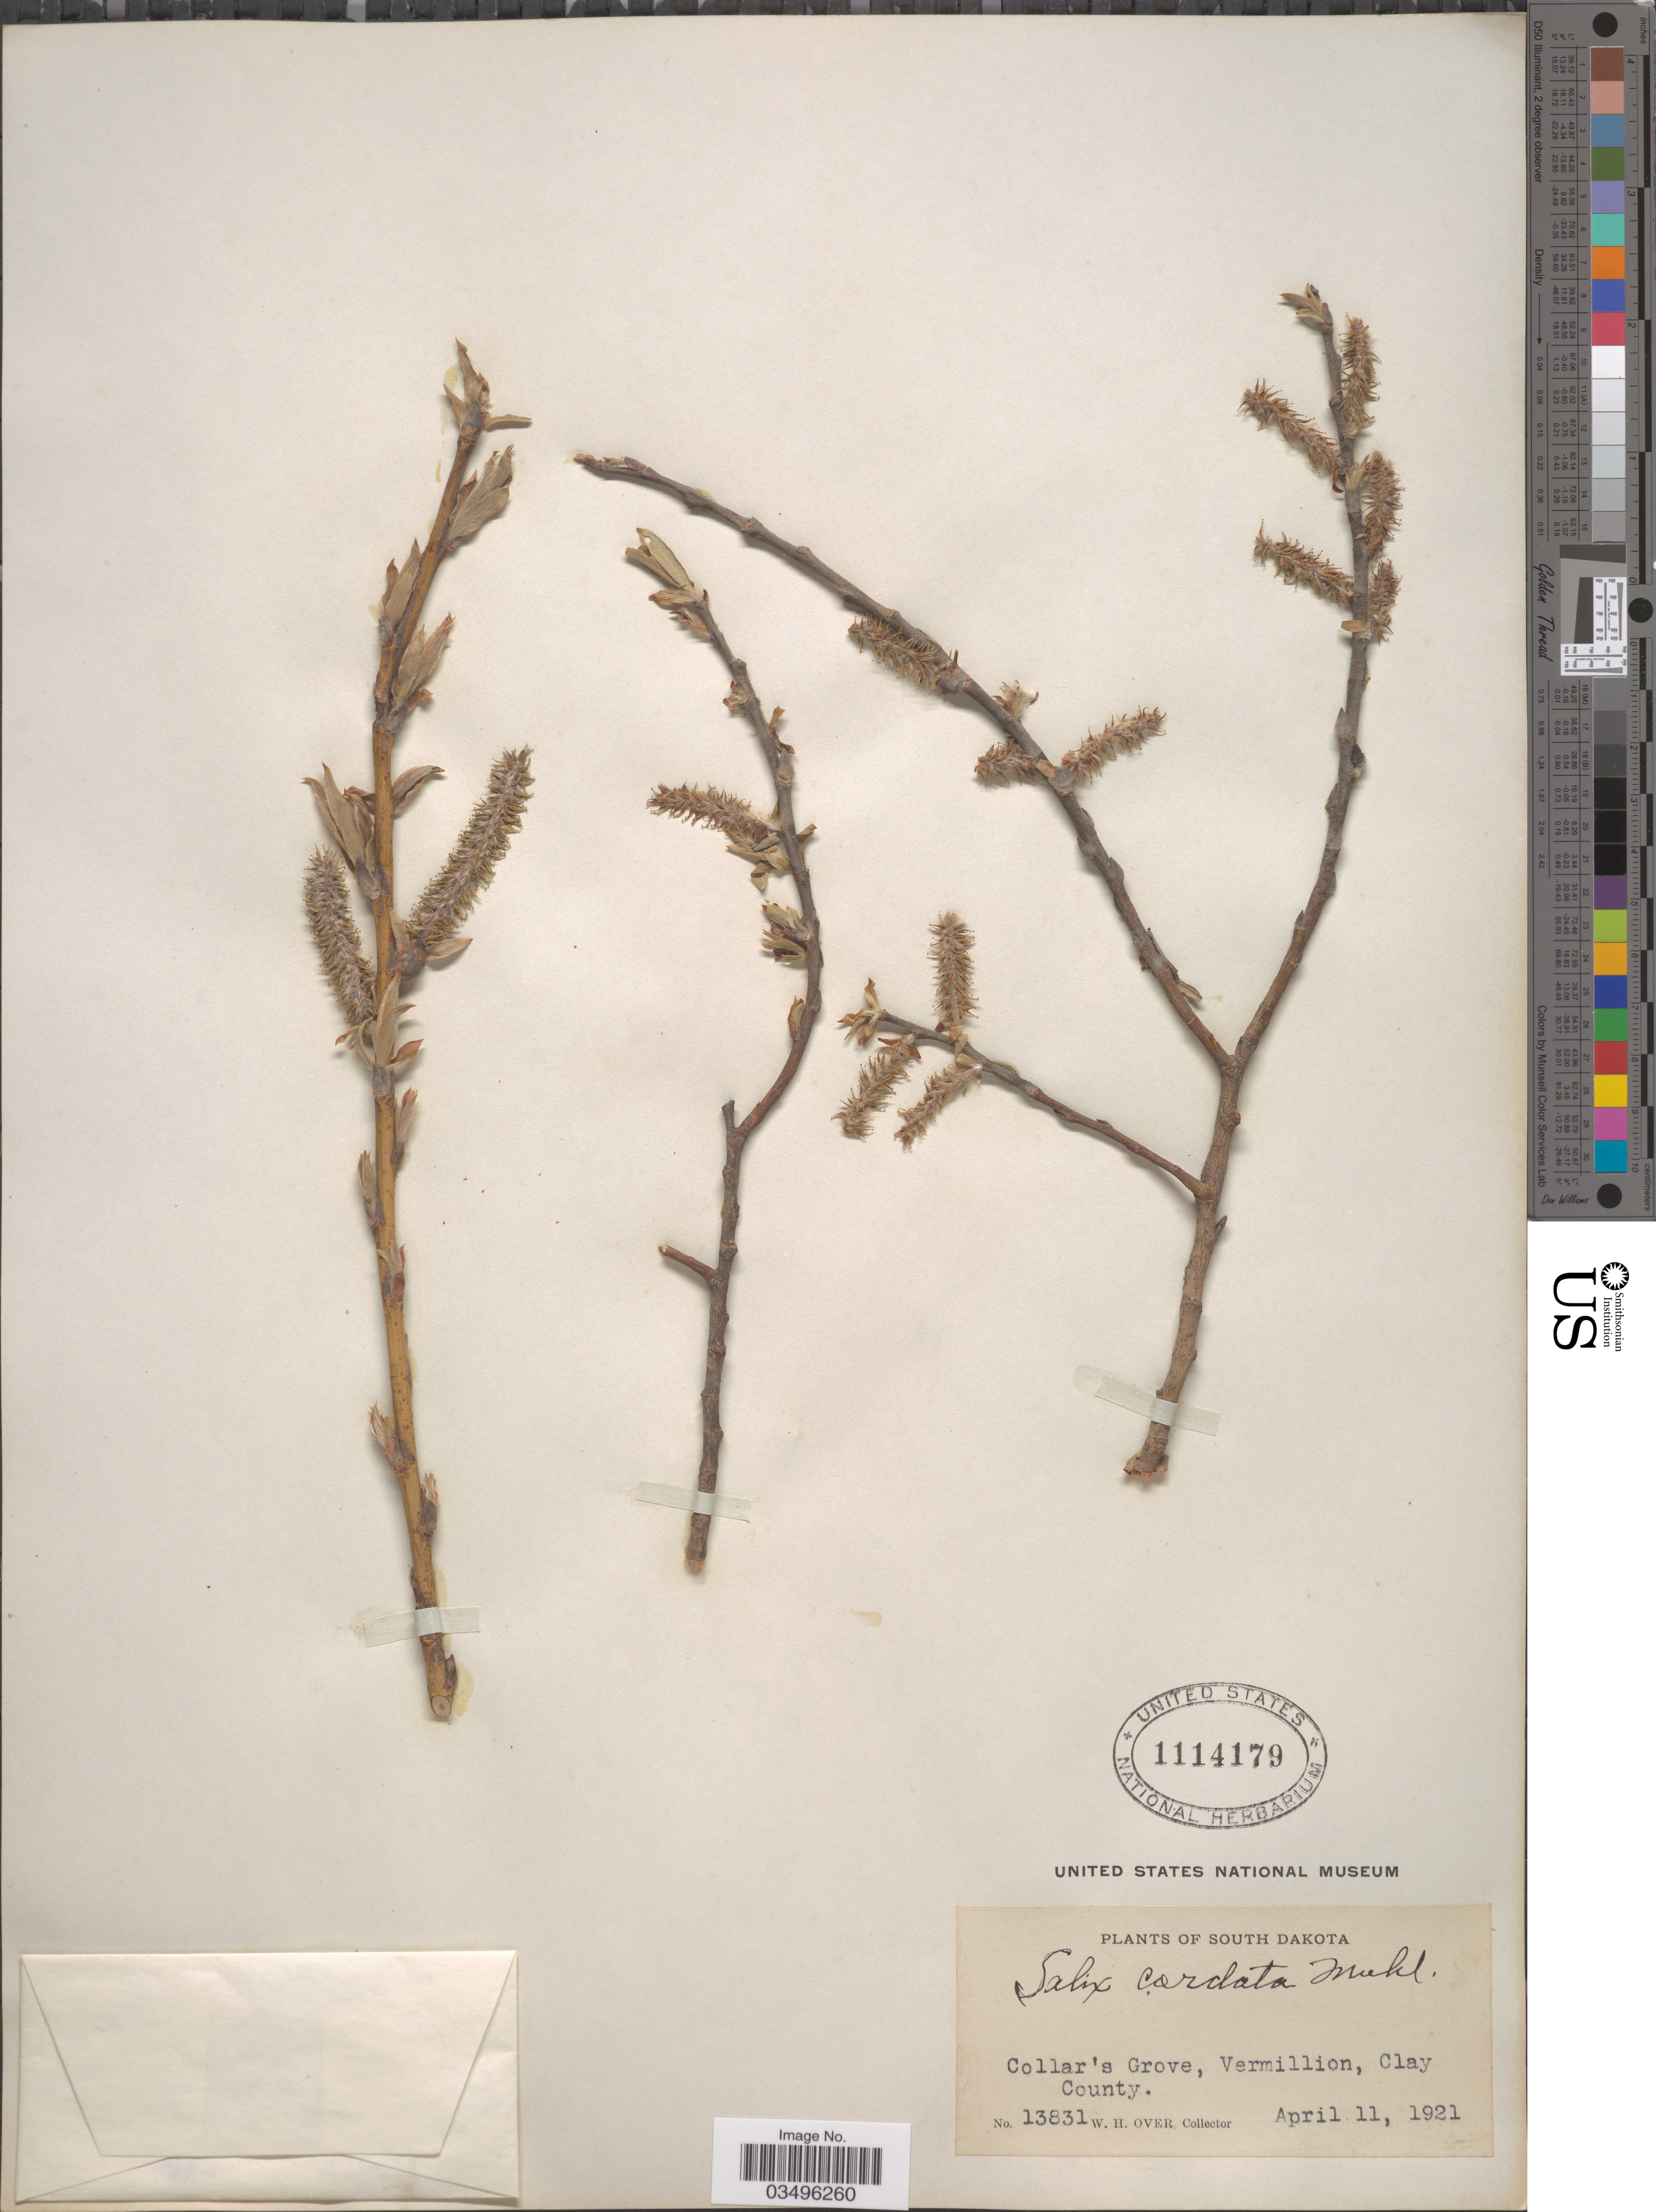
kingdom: Plantae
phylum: Tracheophyta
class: Magnoliopsida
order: Malpighiales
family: Salicaceae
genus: Salix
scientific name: Salix cordata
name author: Michx.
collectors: W. Over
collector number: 13831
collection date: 1921-04-11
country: United States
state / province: South Dakota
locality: Collar's Grove, Vermillion, Clay County.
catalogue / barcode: US 1114179